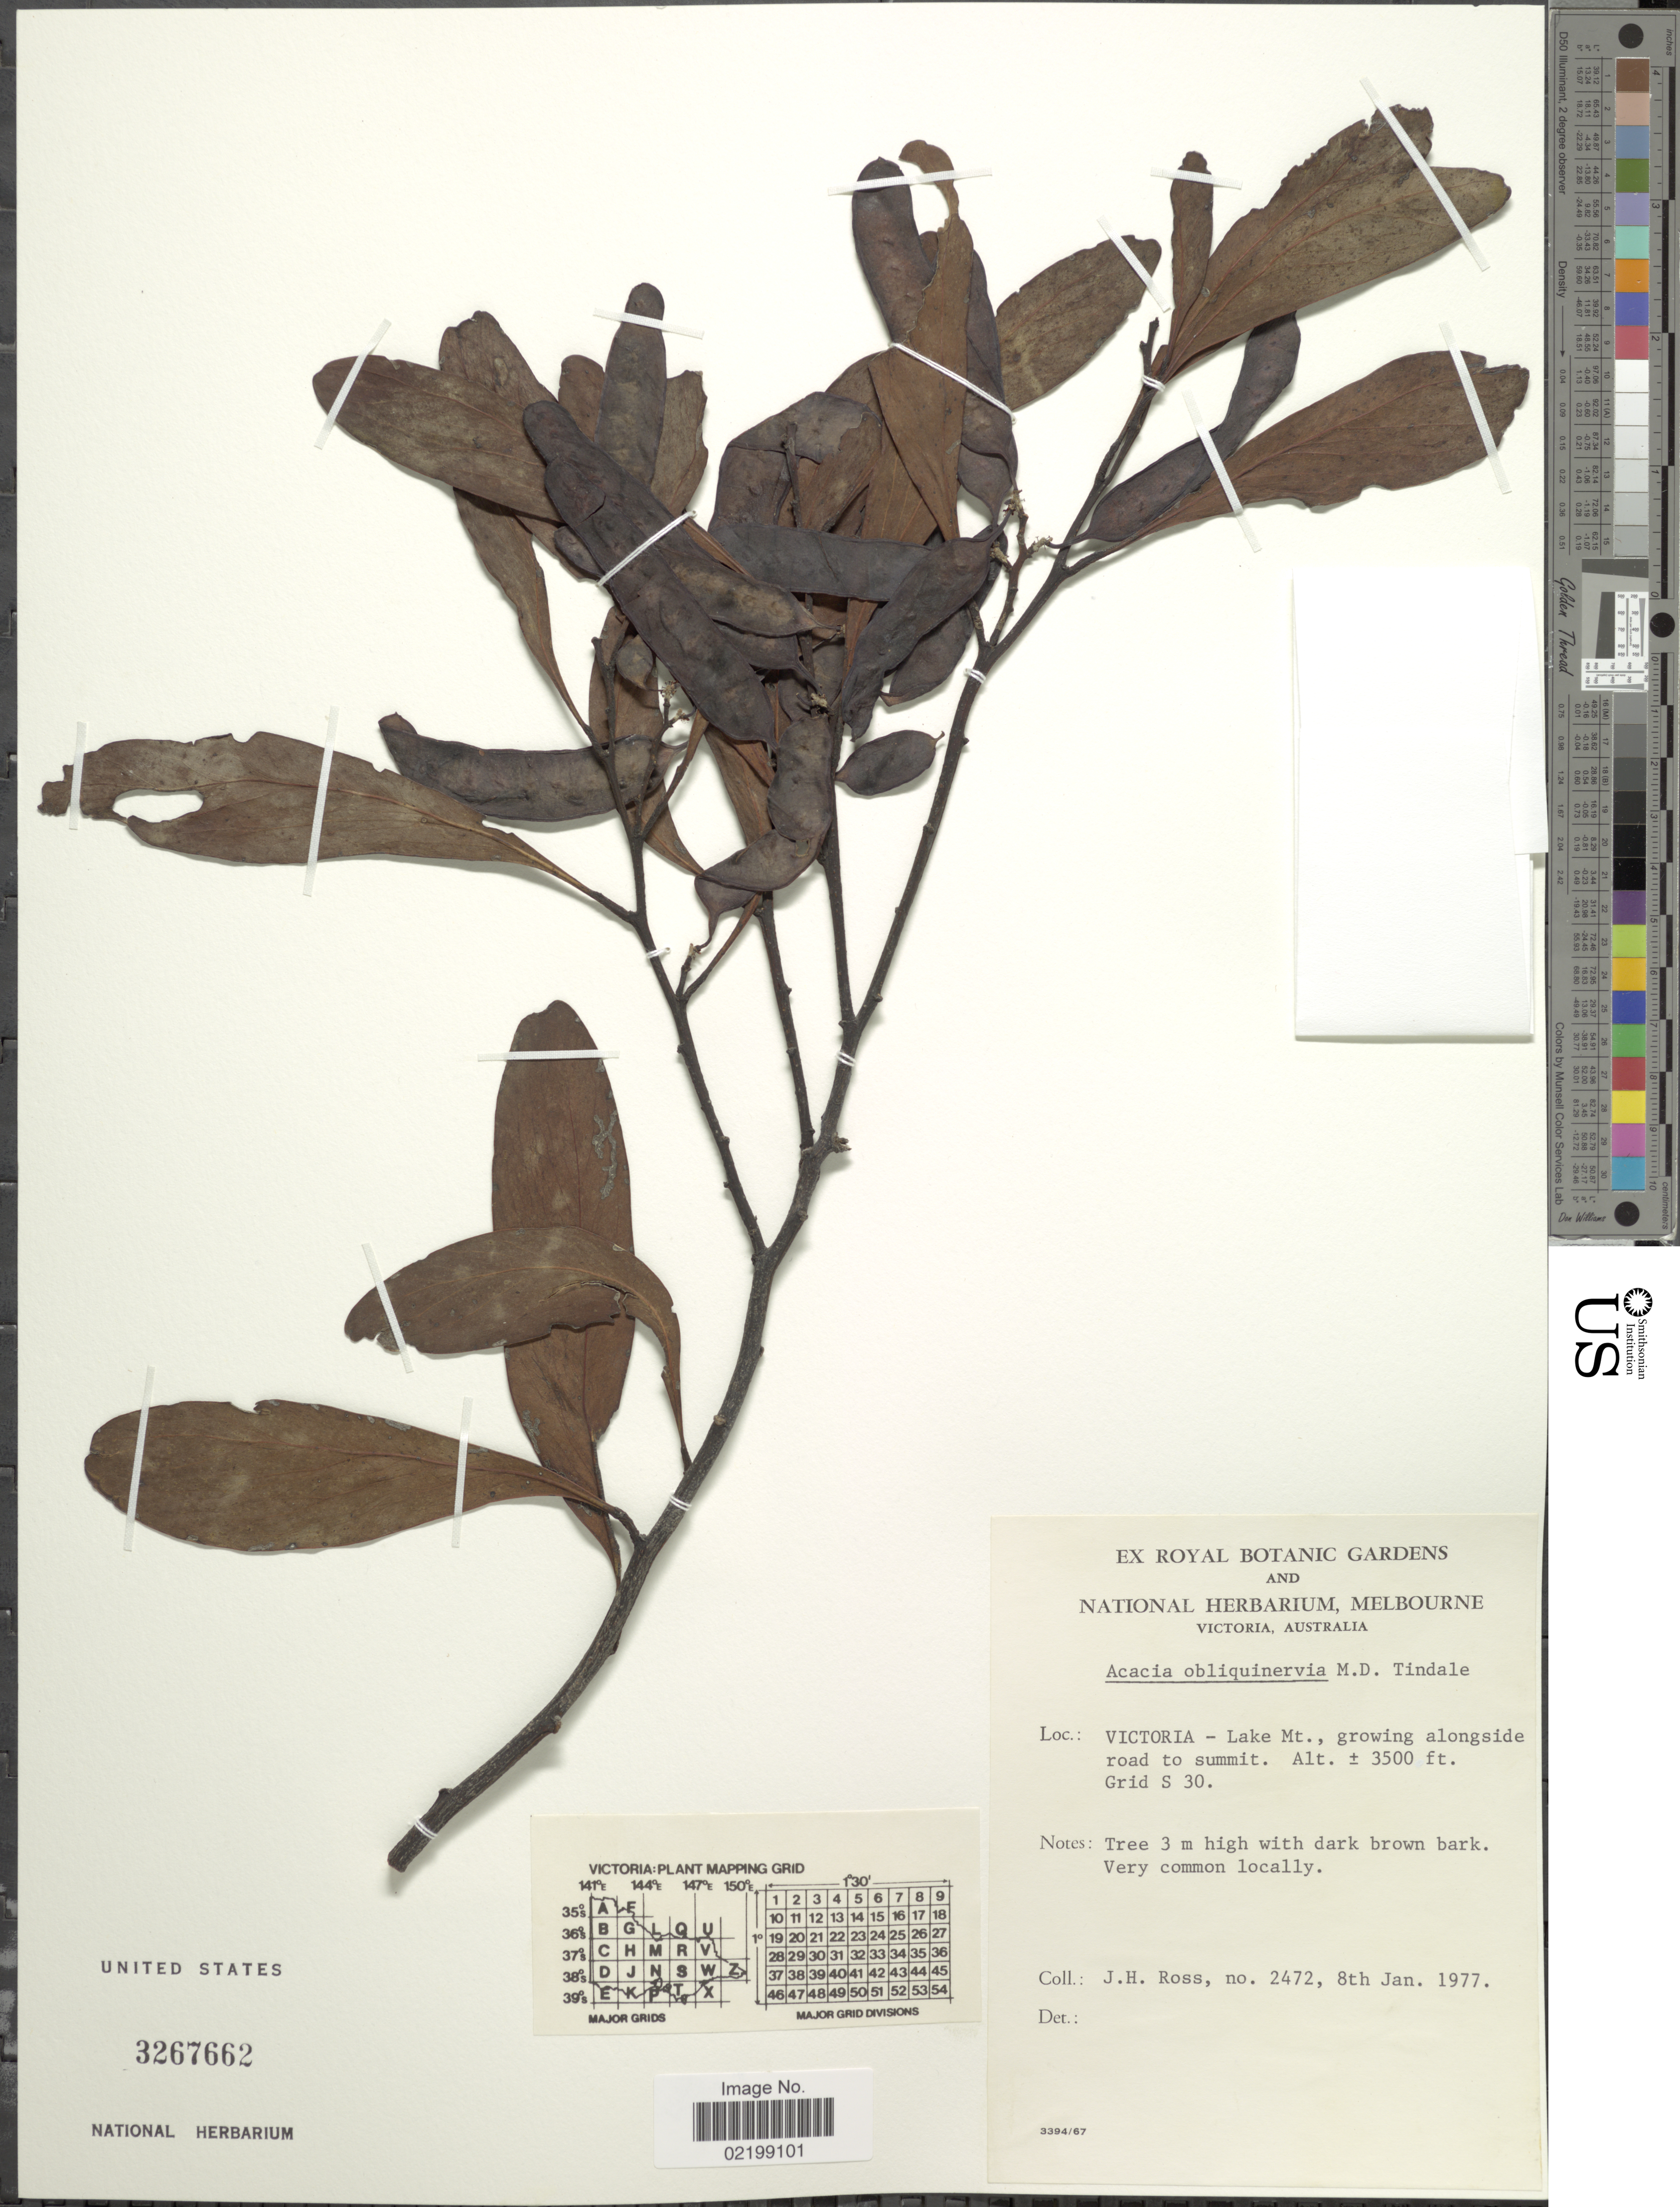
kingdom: Plantae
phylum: Tracheophyta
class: Magnoliopsida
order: Fabales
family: Fabaceae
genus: Acacia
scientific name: Acacia obliquinervia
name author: Tindale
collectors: J. Ross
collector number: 2472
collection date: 1977-01-08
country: Australia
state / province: Victoria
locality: Victoria, Lake Mt., growing alongside road to summit, Grid S30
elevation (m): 1067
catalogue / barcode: US 3267662